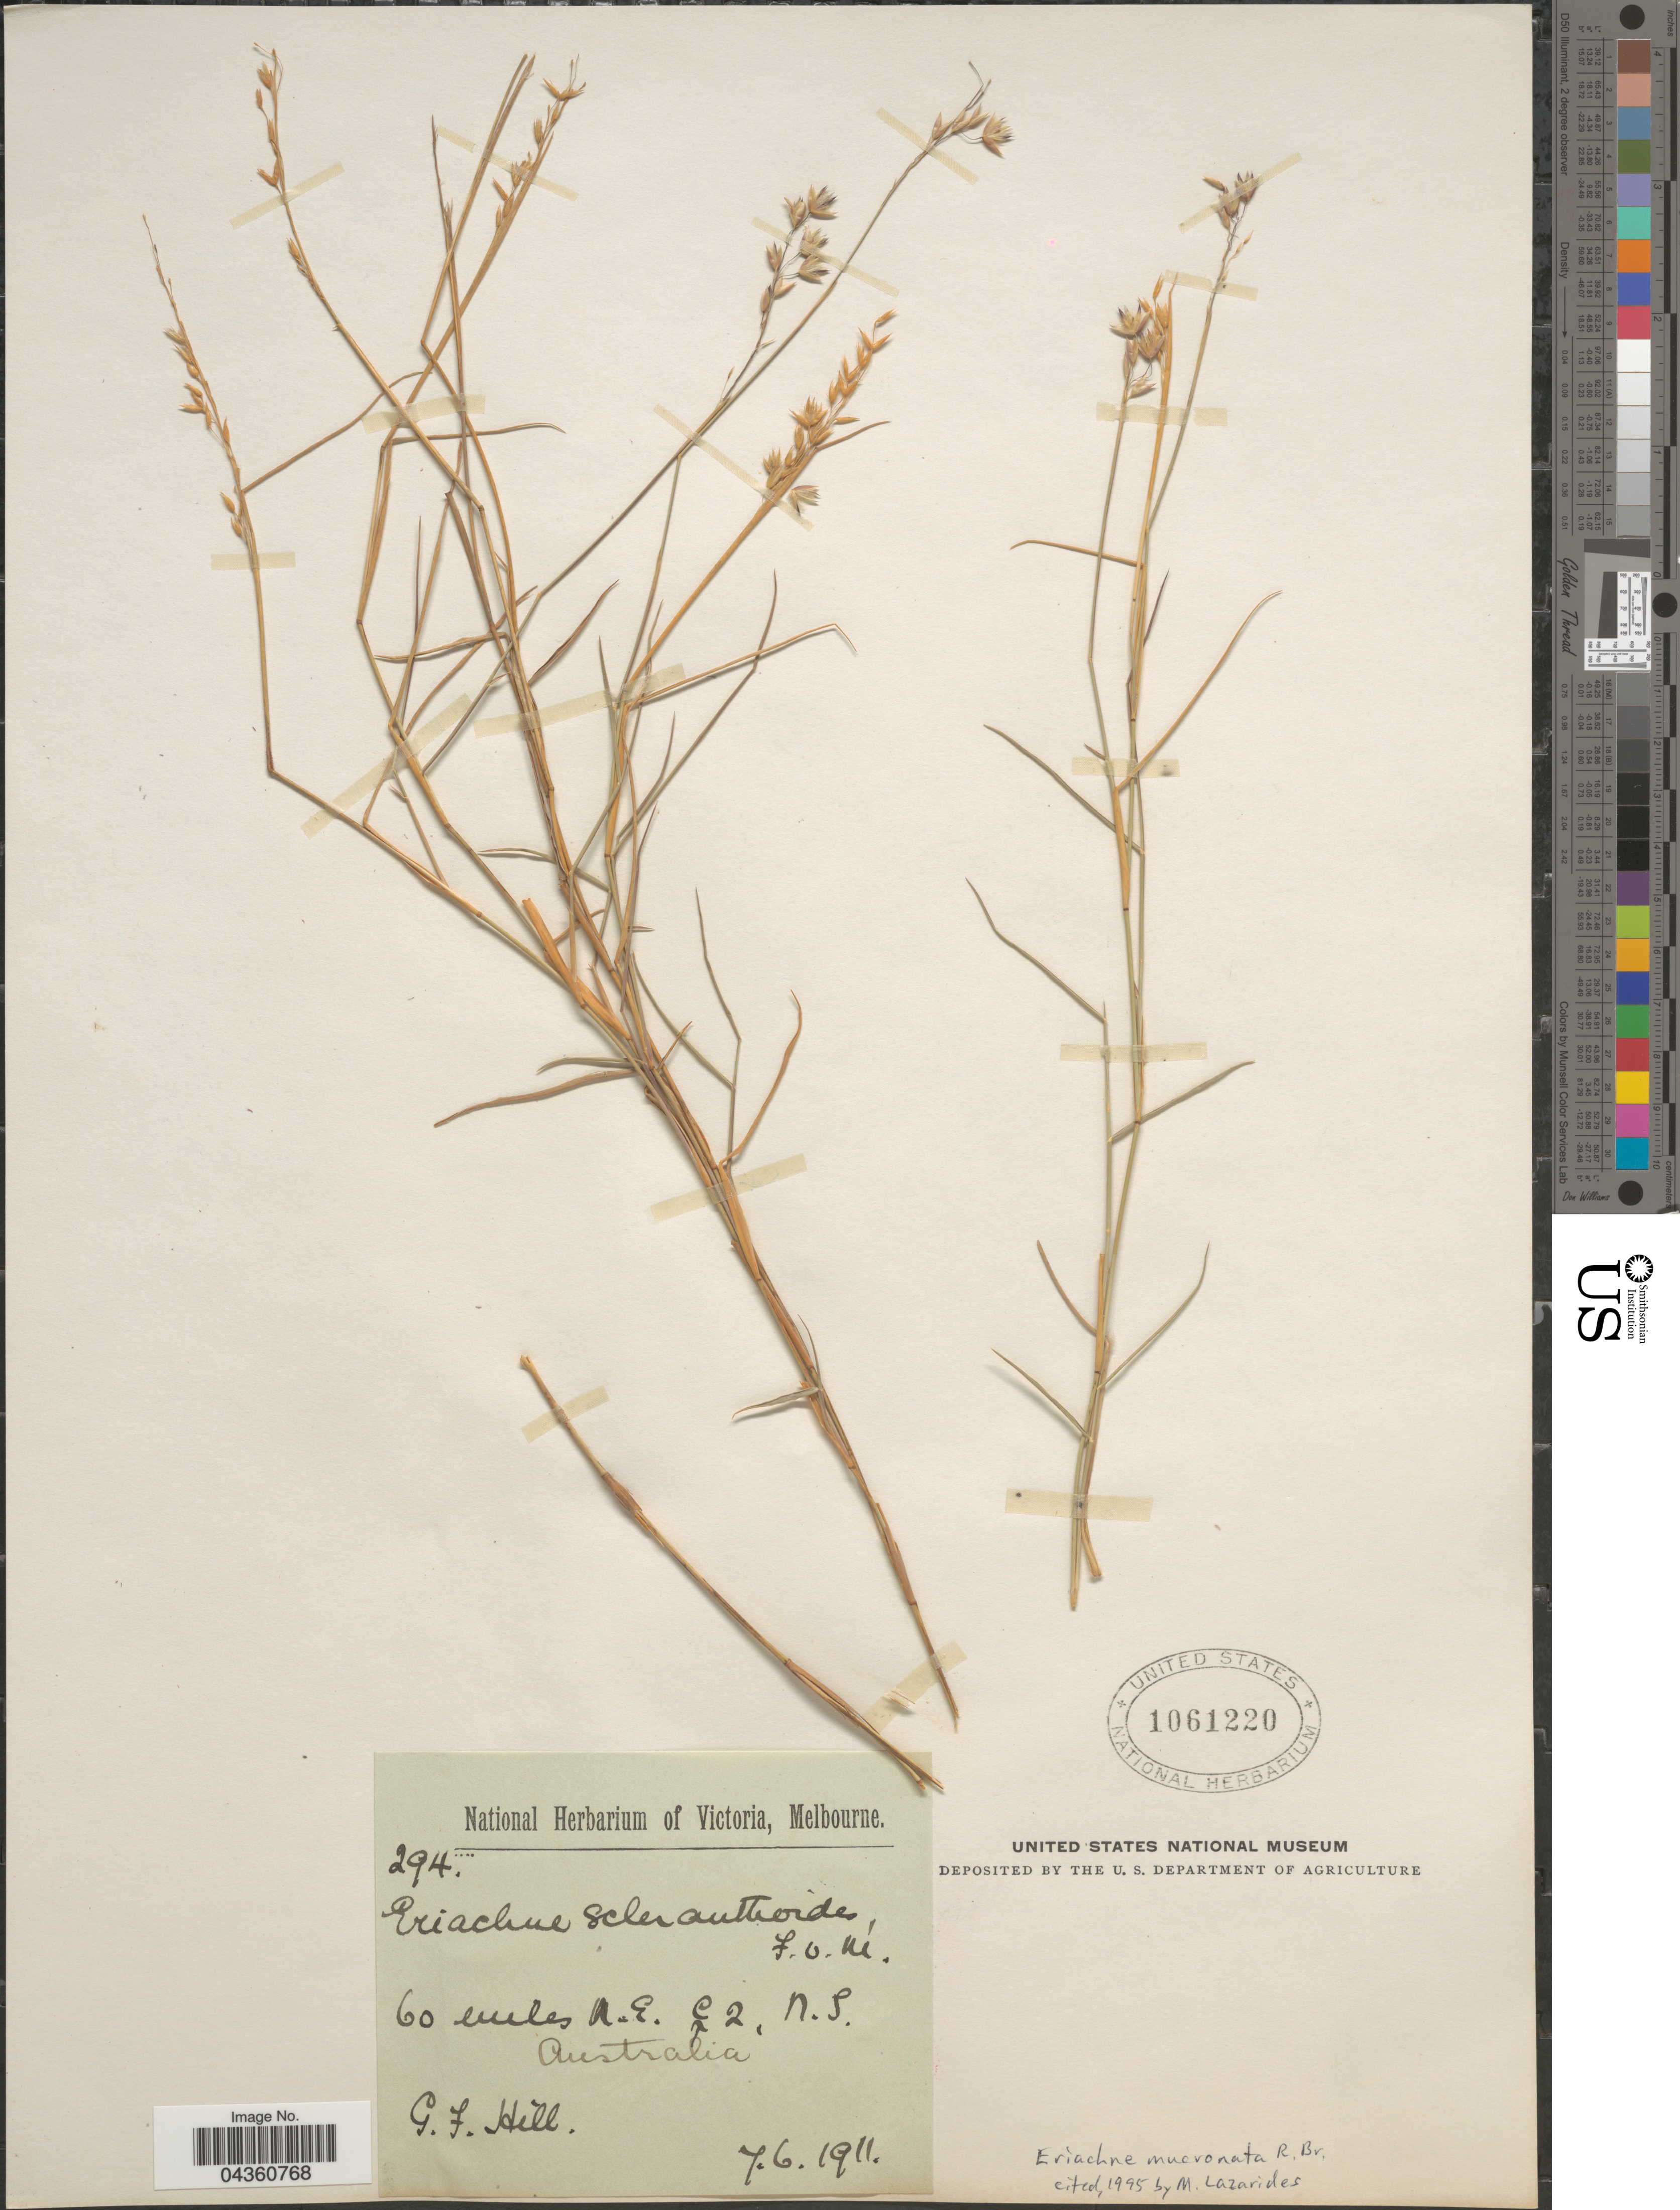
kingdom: Plantae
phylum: Tracheophyta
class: Liliopsida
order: Poales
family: Poaceae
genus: Eriachne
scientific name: Eriachne mucronata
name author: R. Br.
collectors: G. Hill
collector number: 294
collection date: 1911-06-07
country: Australia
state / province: Northern Territory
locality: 60 miles N.E. C2 [interpreted].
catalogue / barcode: US 1061220